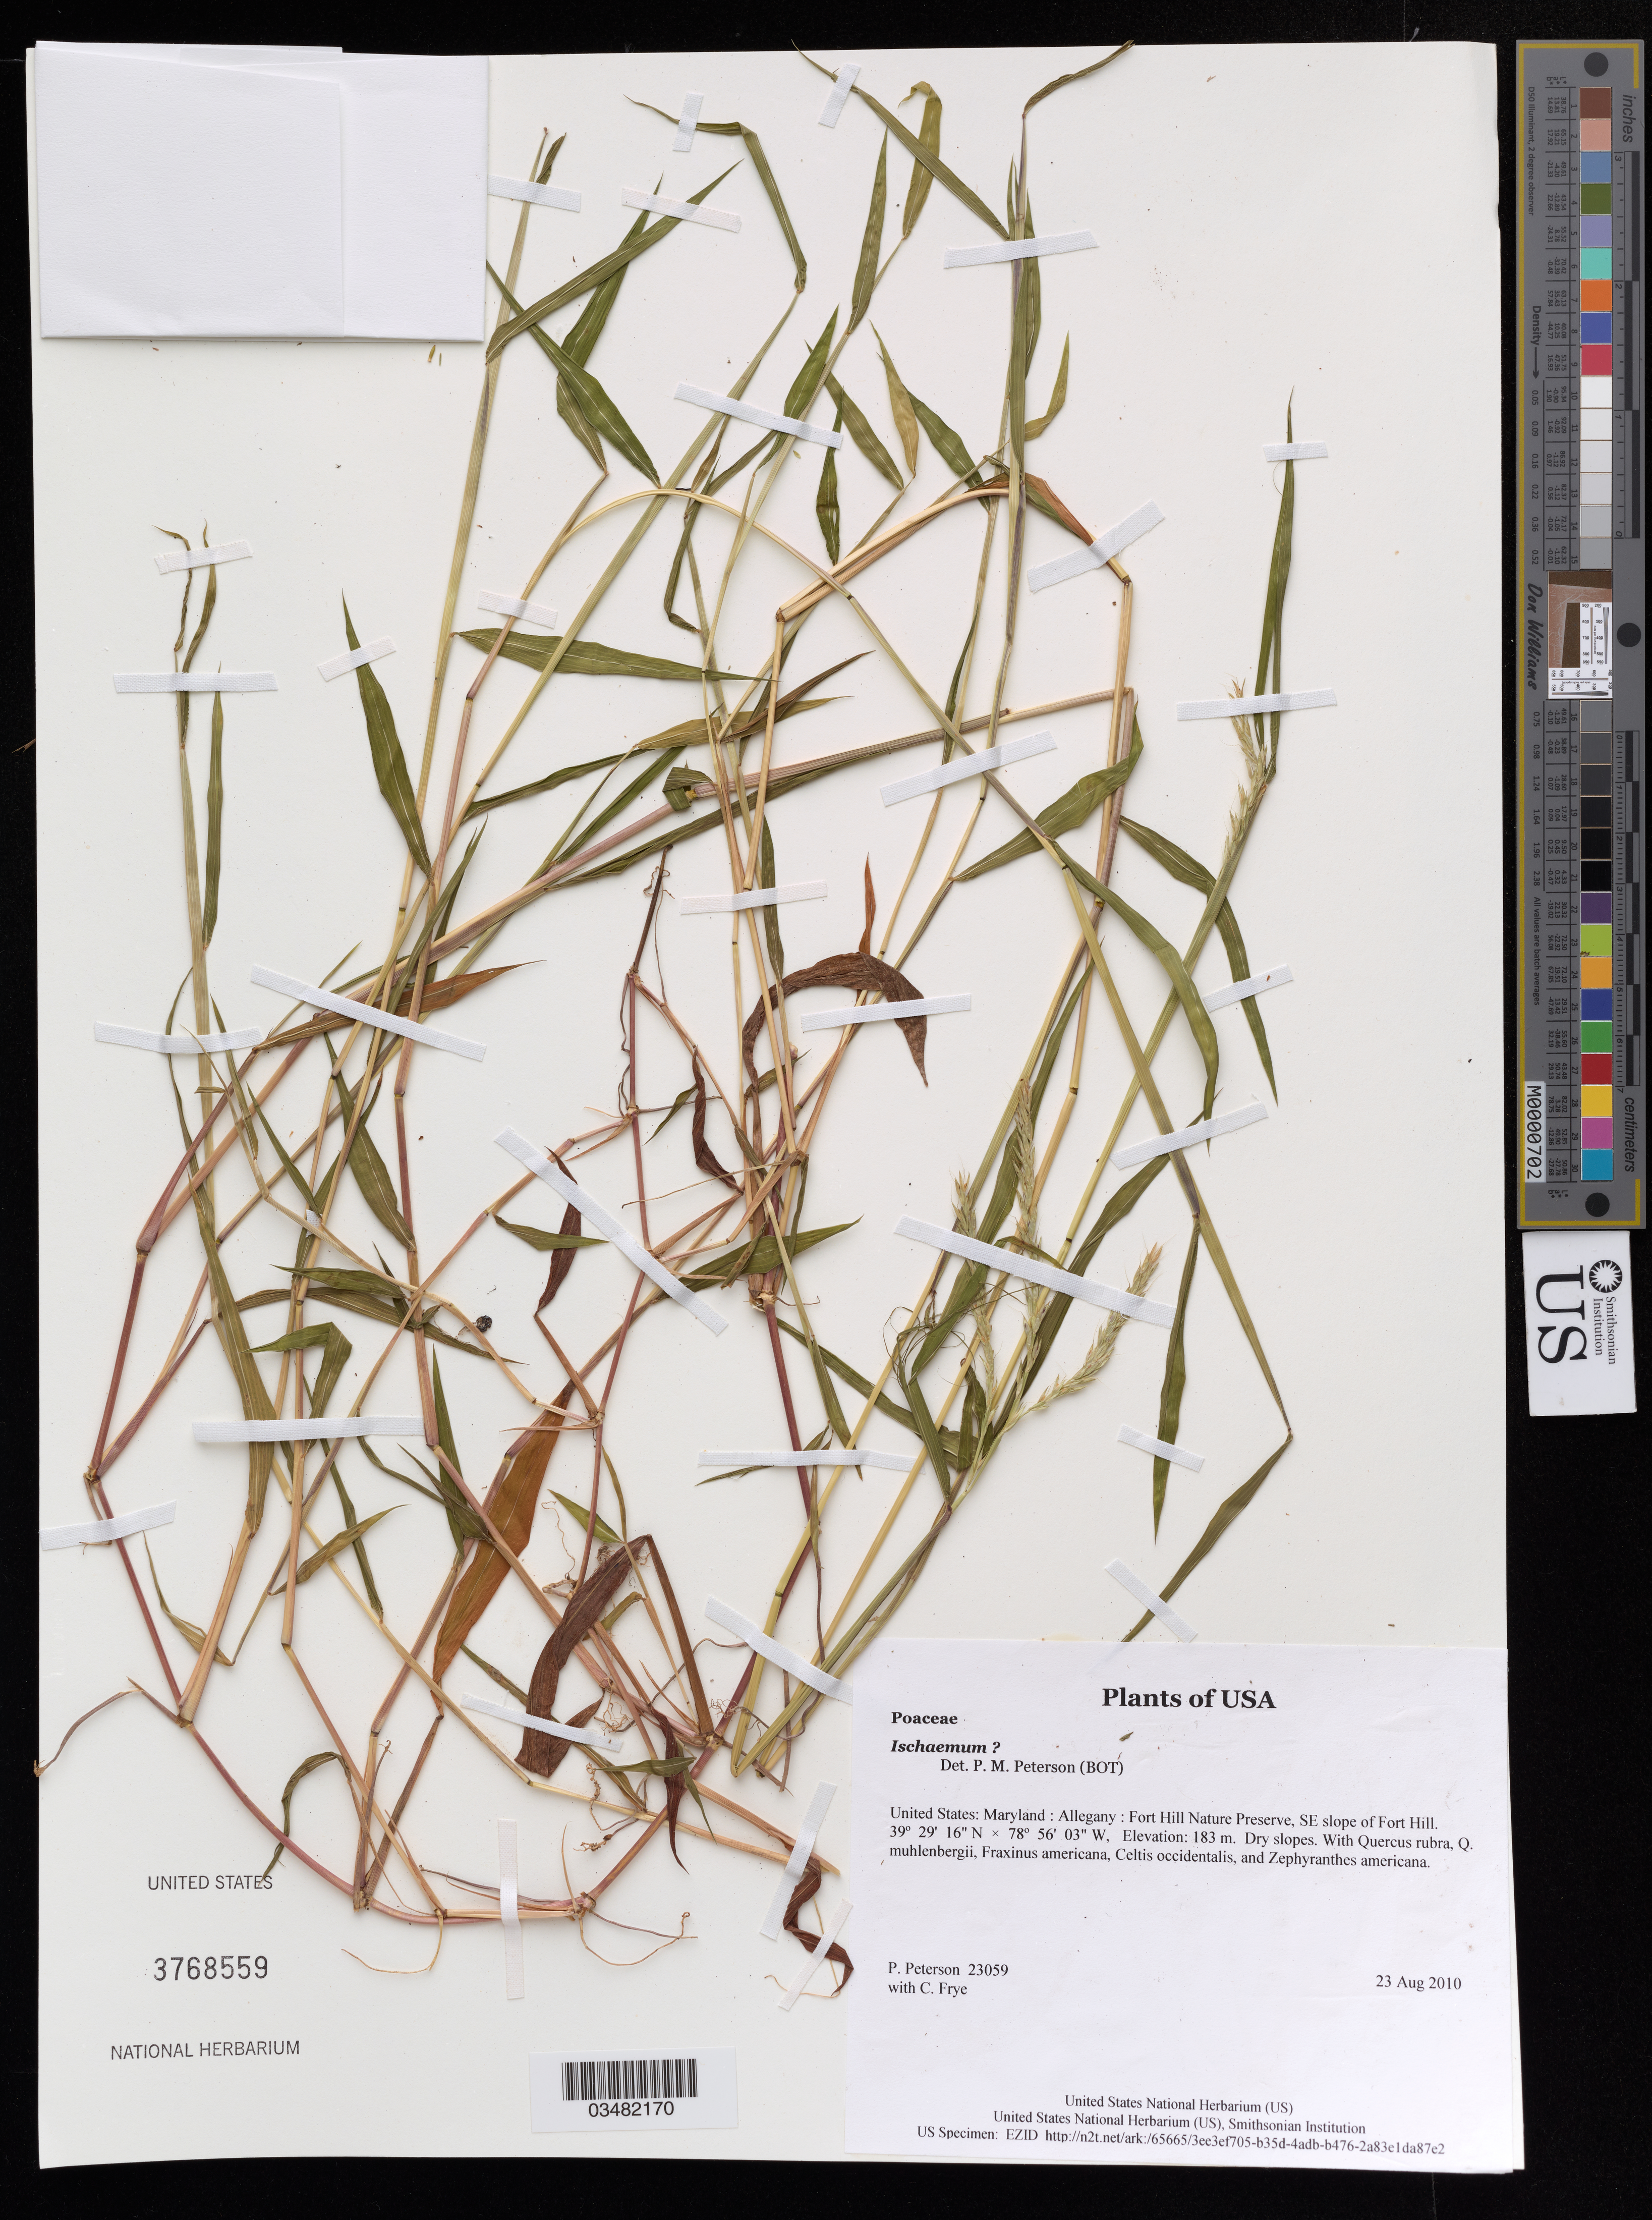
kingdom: Plantae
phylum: Tracheophyta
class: Liliopsida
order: Poales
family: Poaceae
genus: Ischaemum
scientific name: Ischaemum sp.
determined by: Peterson, Paul M., (BOT), Smithsonian Institution - National Museum of Natural History (UNITED STATES)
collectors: P. M. Peterson & C. Frye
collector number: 23059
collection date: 2010-08-23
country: United States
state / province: Maryland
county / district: Allegany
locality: Fort Hill Nature Preserve, SE slope of Fort Hill.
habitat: Dry slopes.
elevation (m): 183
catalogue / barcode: US 3768559